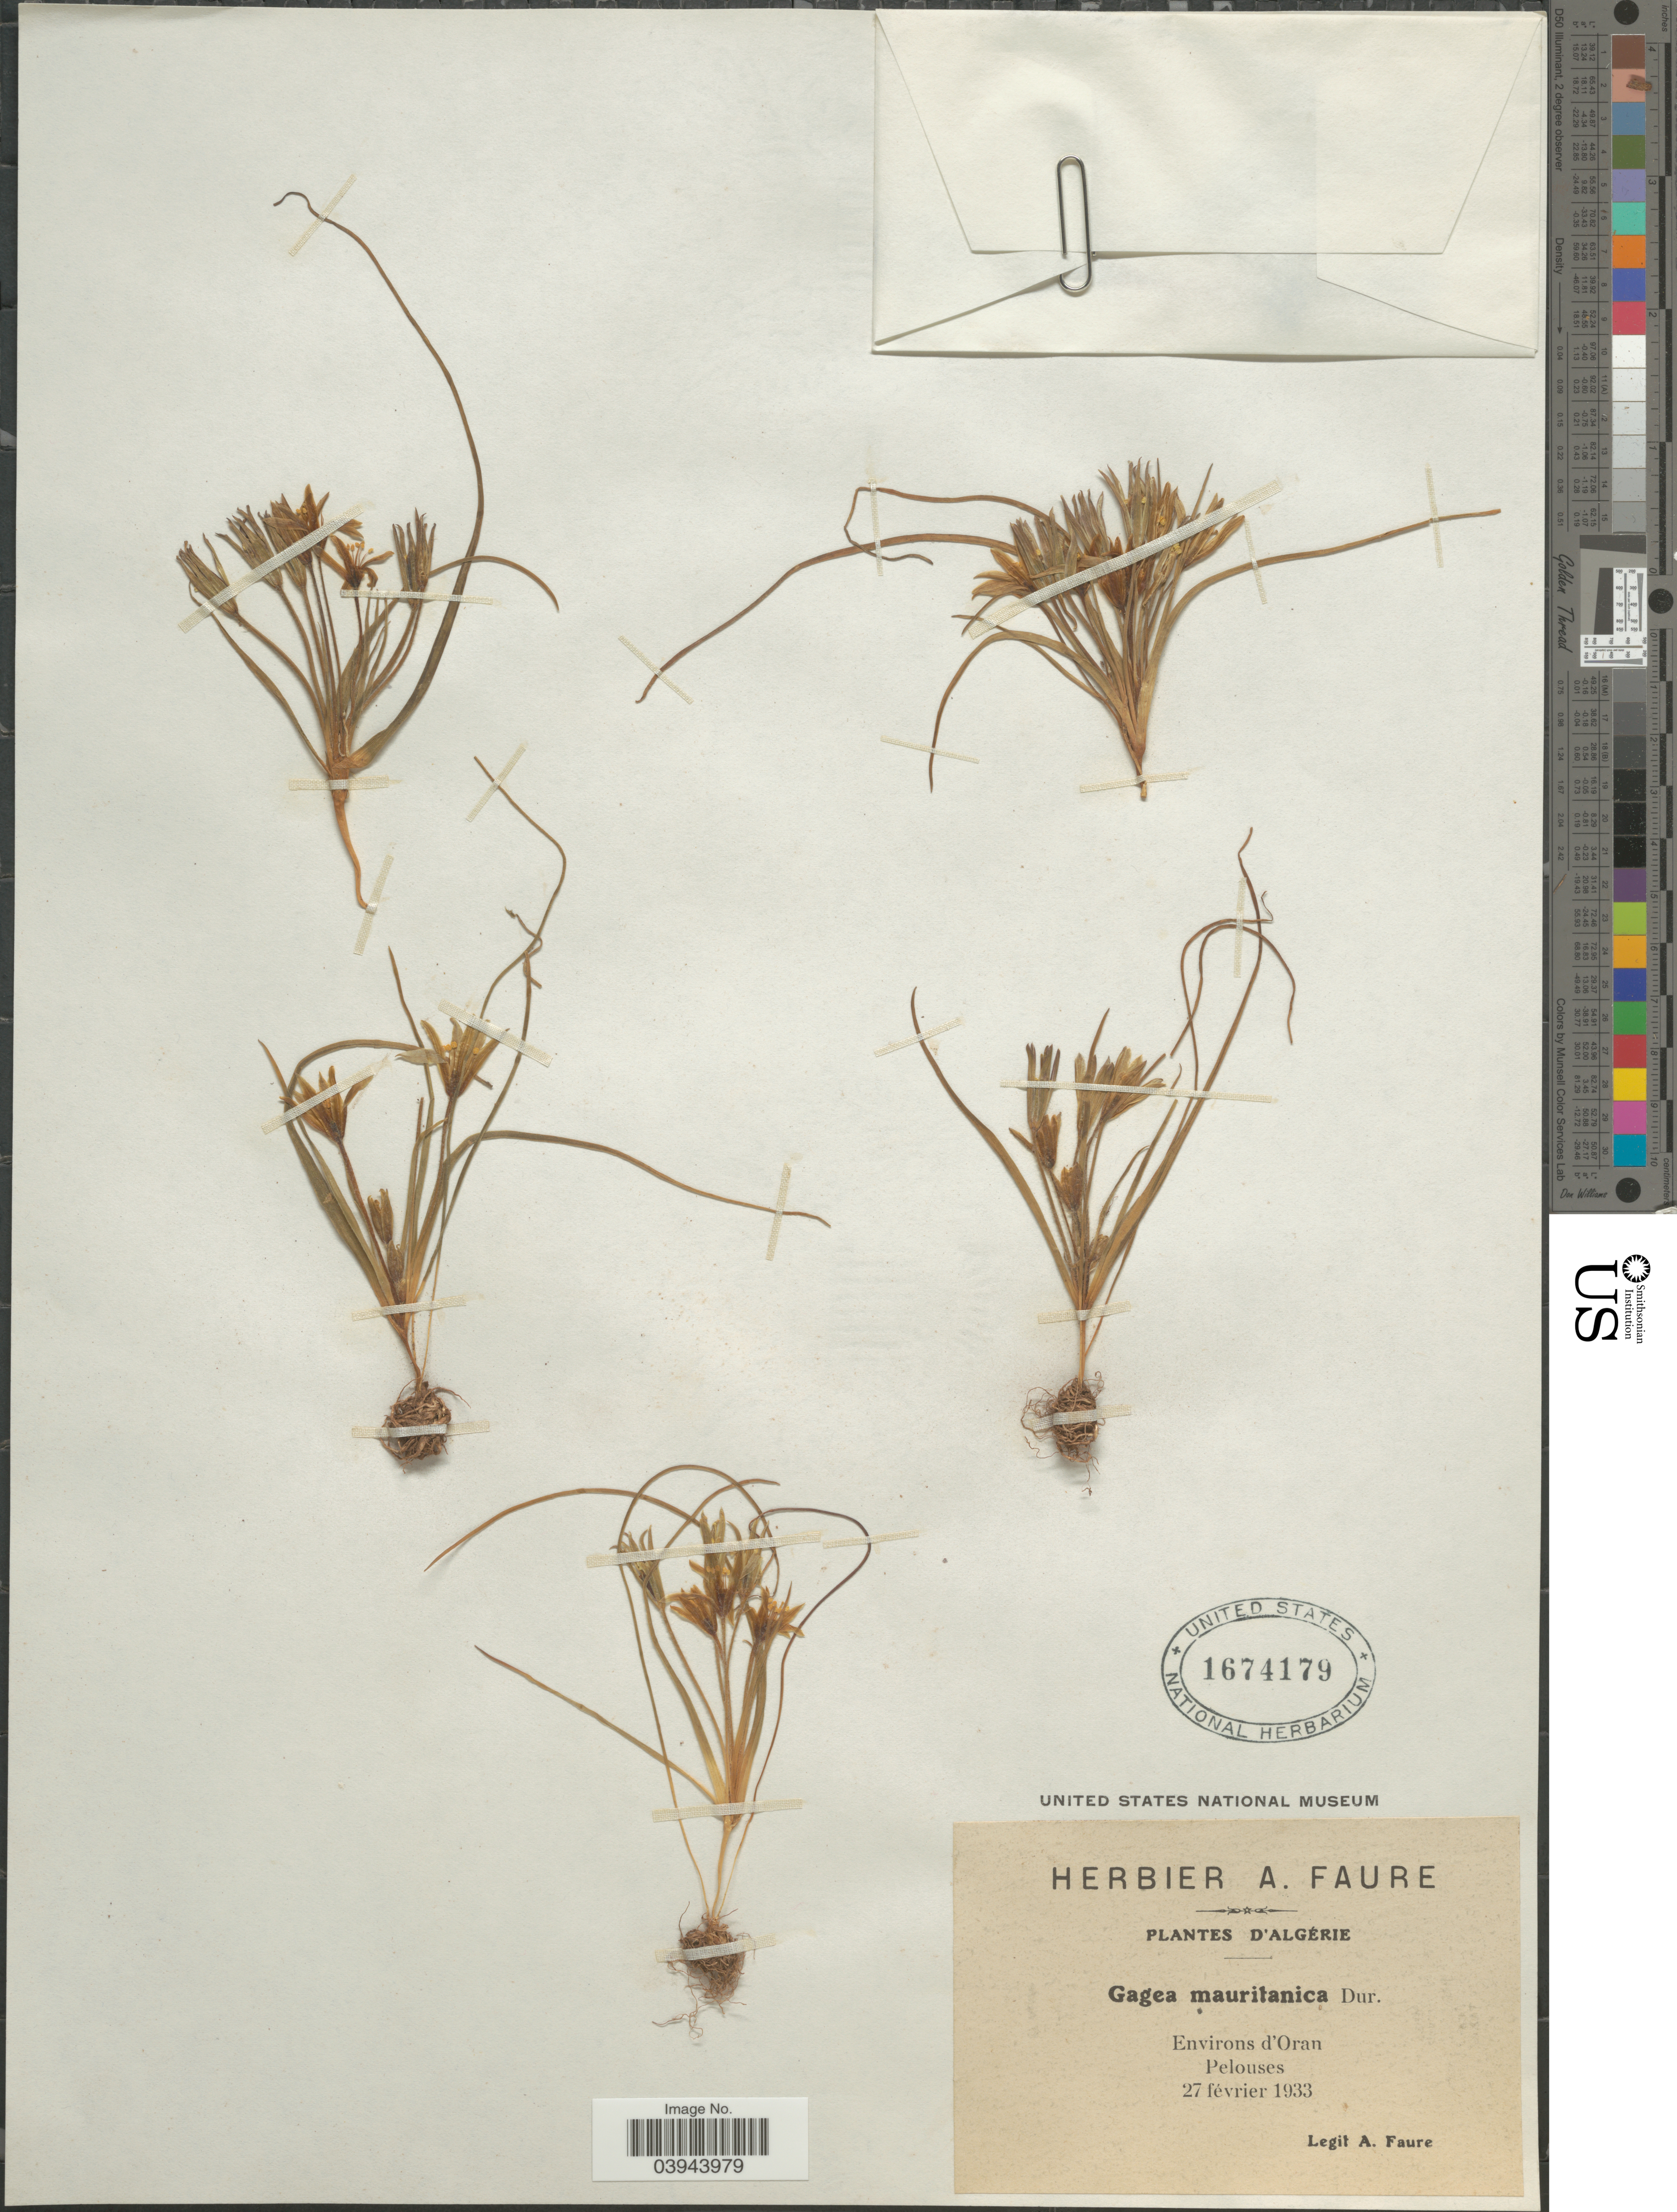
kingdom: Plantae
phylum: Tracheophyta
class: Liliopsida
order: Liliales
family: Liliaceae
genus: Gagea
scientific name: Gagea mauritanica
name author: Durieu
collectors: A. Faure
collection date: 1933-02-27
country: Algeria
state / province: Oran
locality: Environs d'Oran. Pelouses.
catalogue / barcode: US 1674179